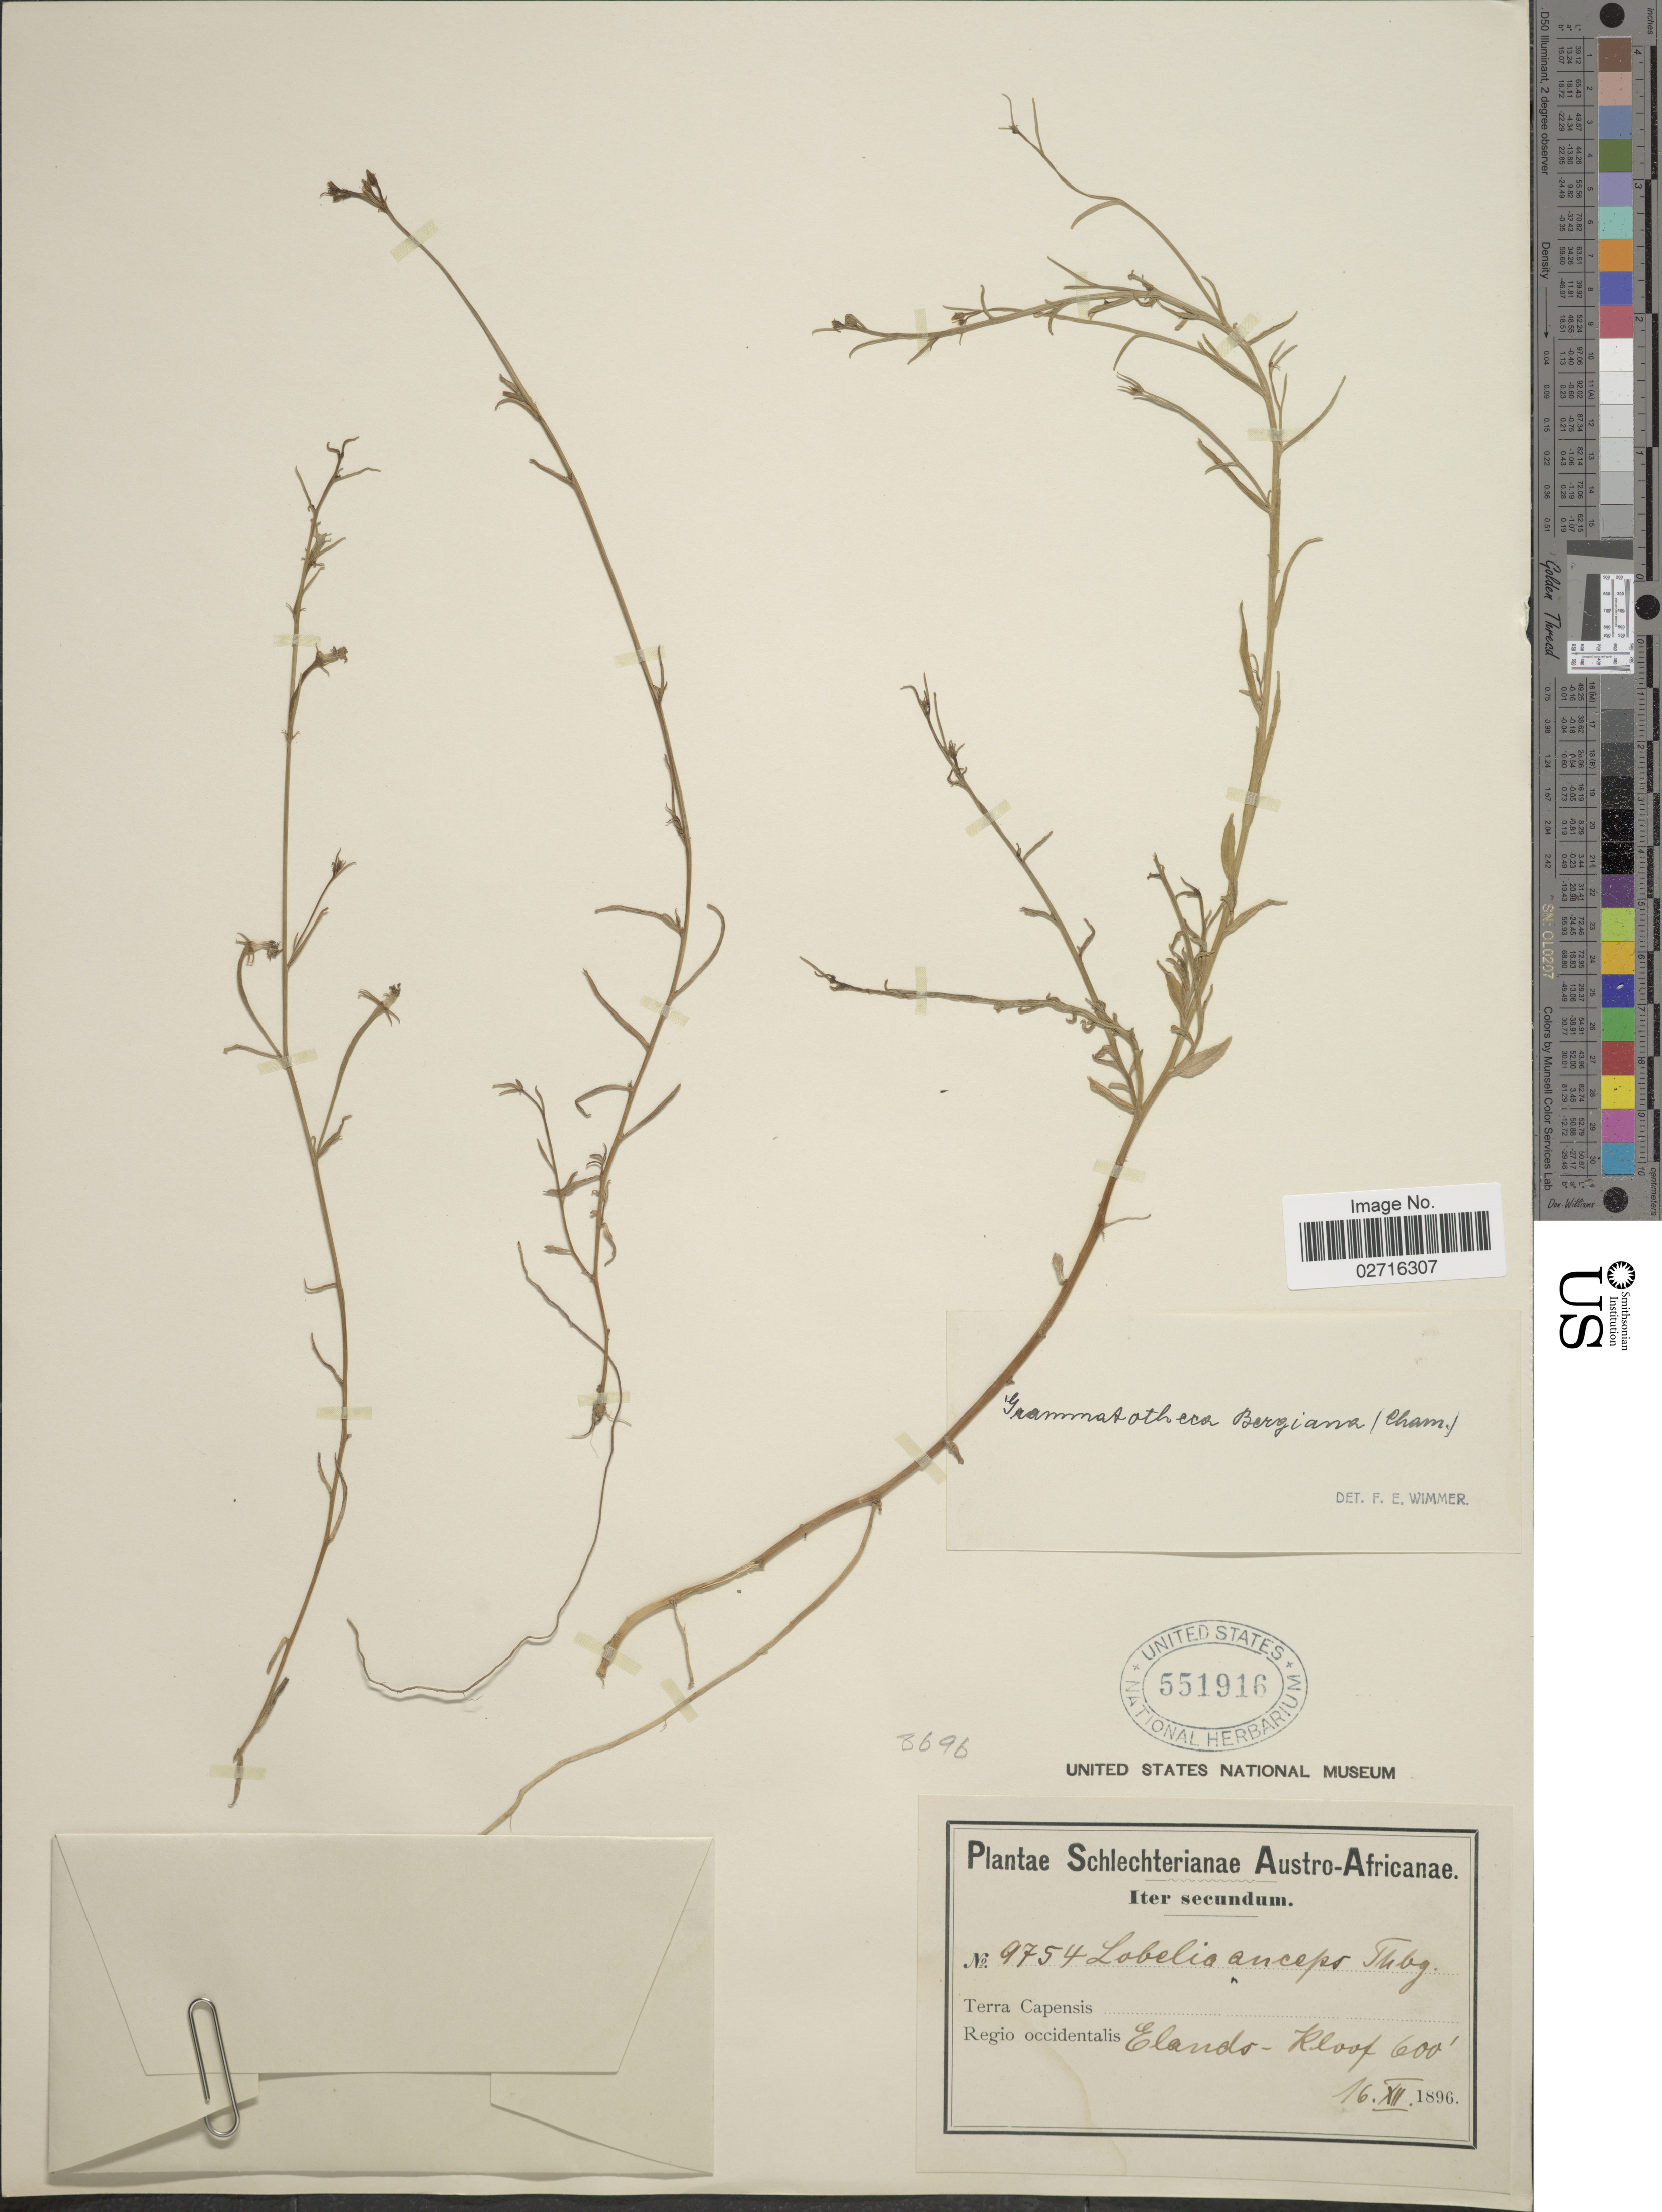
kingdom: Plantae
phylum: Tracheophyta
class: Magnoliopsida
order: Asterales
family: Campanulaceae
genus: Grammatotheca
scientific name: Grammatotheca bergiana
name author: (Cham.) C. Presl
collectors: Schlechter, --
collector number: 9754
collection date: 1896-12-16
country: South Africa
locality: Austro-Africanae, Terra Capensis, Regio occidentalis, Elands-Kloof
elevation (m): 183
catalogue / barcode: US 551916